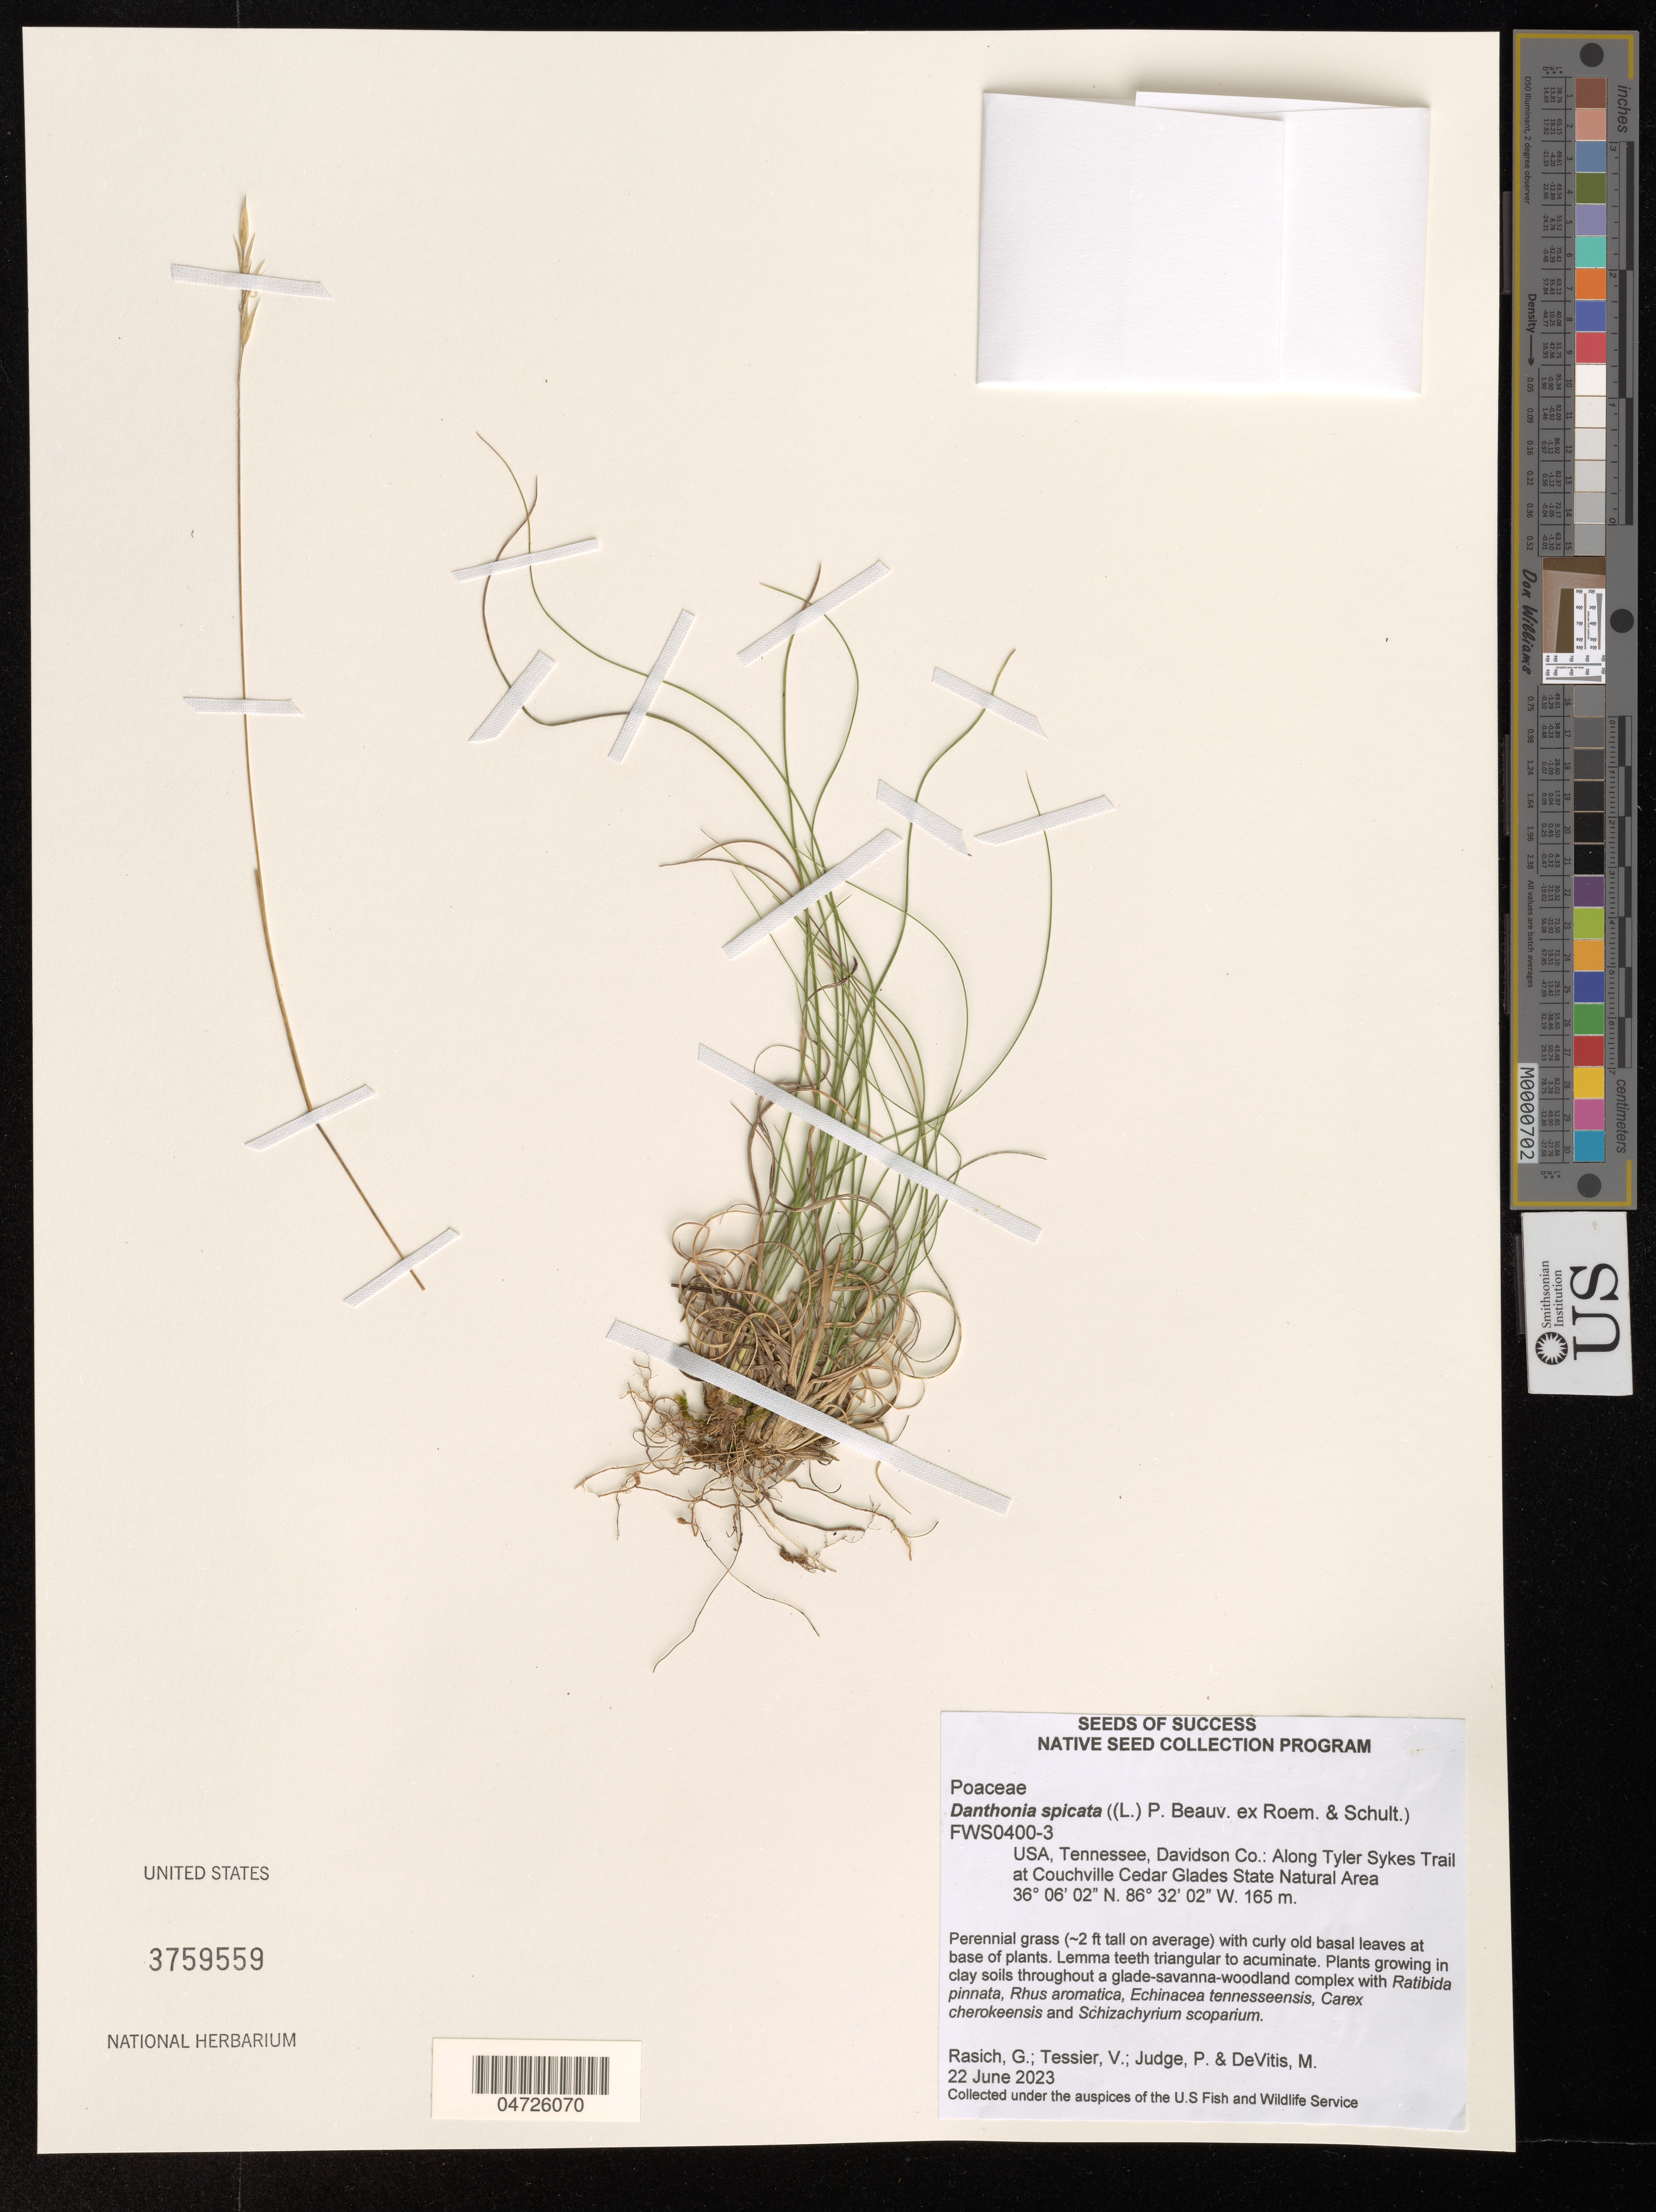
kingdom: Plantae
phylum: Tracheophyta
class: Liliopsida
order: Poales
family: Poaceae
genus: Danthonia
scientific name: Danthonia spicata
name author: (L.) P. Beauv. ex Roem. & Schult.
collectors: G. Rasich, V. Tessier, P. Judge & M. De Vitis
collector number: FWS0400-3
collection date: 2023-06-22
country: United States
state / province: Tennessee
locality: Davidson Co.: Along Tyler Sykes Trail at Couchville Cedar Glades State Natural Area.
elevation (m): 165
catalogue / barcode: US 3759559